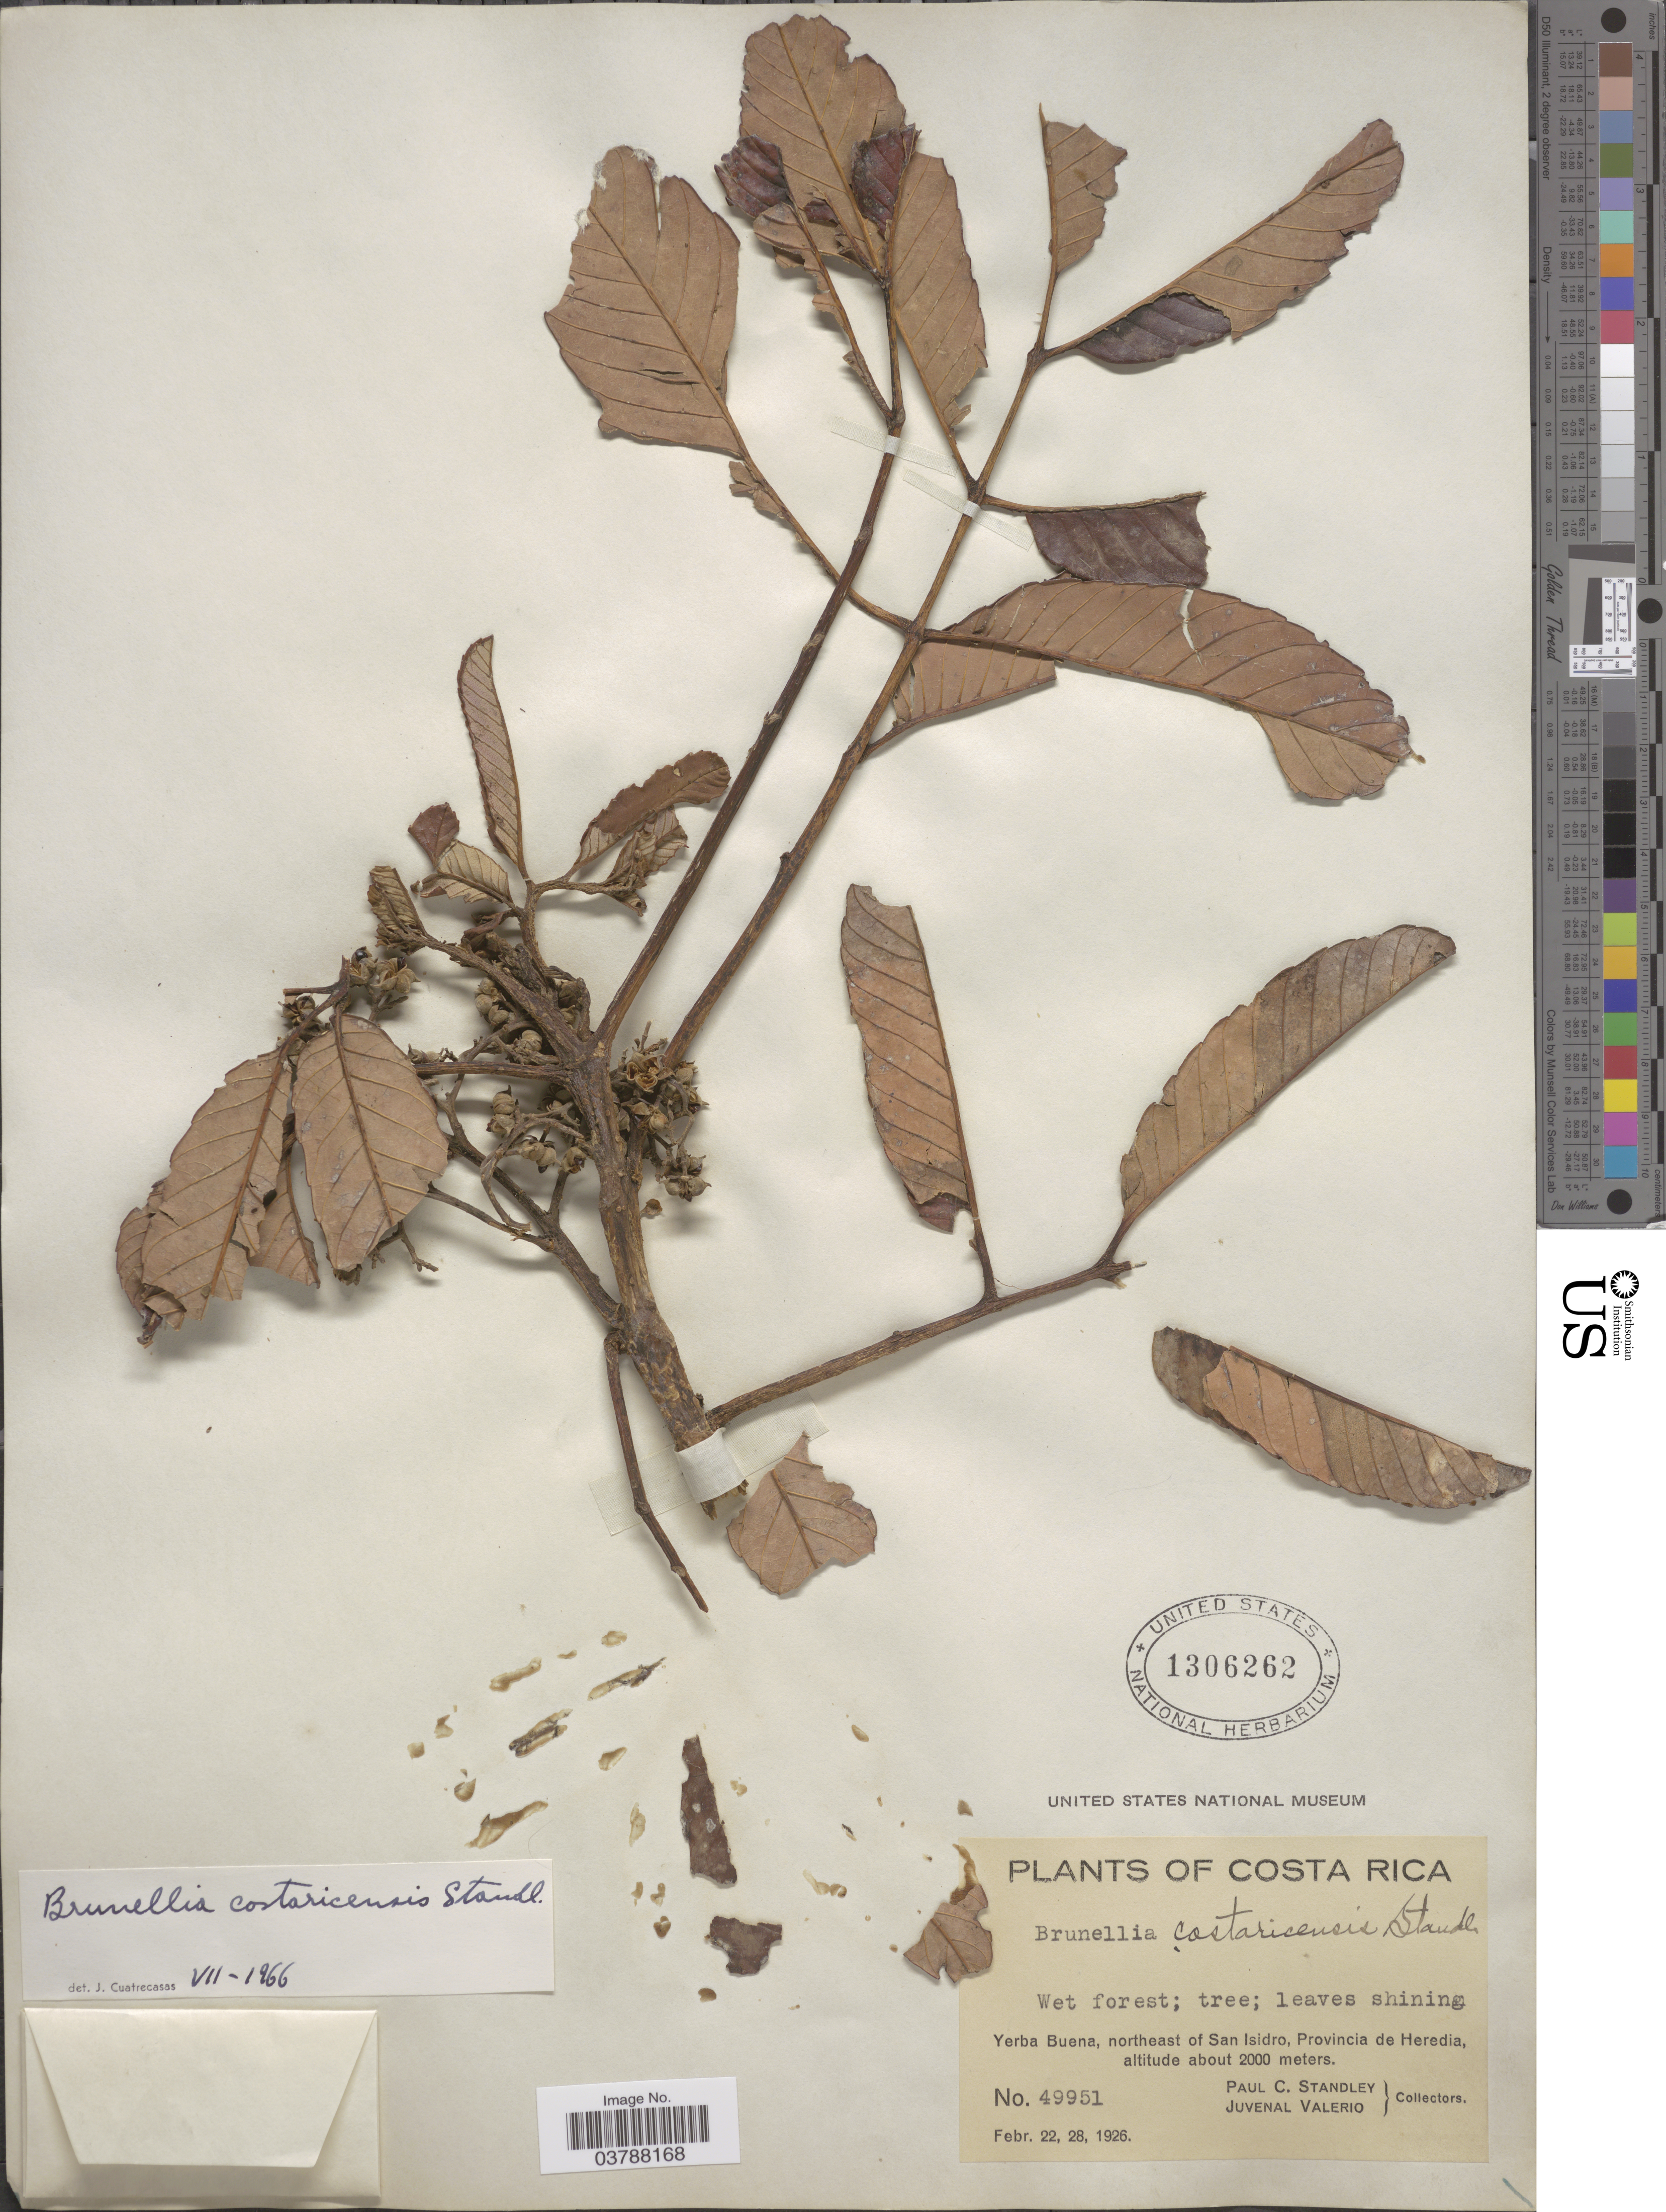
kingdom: Plantae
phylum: Tracheophyta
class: Magnoliopsida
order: Oxalidales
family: Brunelliaceae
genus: Brunellia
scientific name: Brunellia costaricensis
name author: Standl.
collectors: P. C. Standley & J. Valerio R.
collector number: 49951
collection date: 1926-02-22/1926-02-28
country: Costa Rica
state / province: Heredia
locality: Yerba Buena, northeast of San Isidro.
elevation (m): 2000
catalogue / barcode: US 1306262